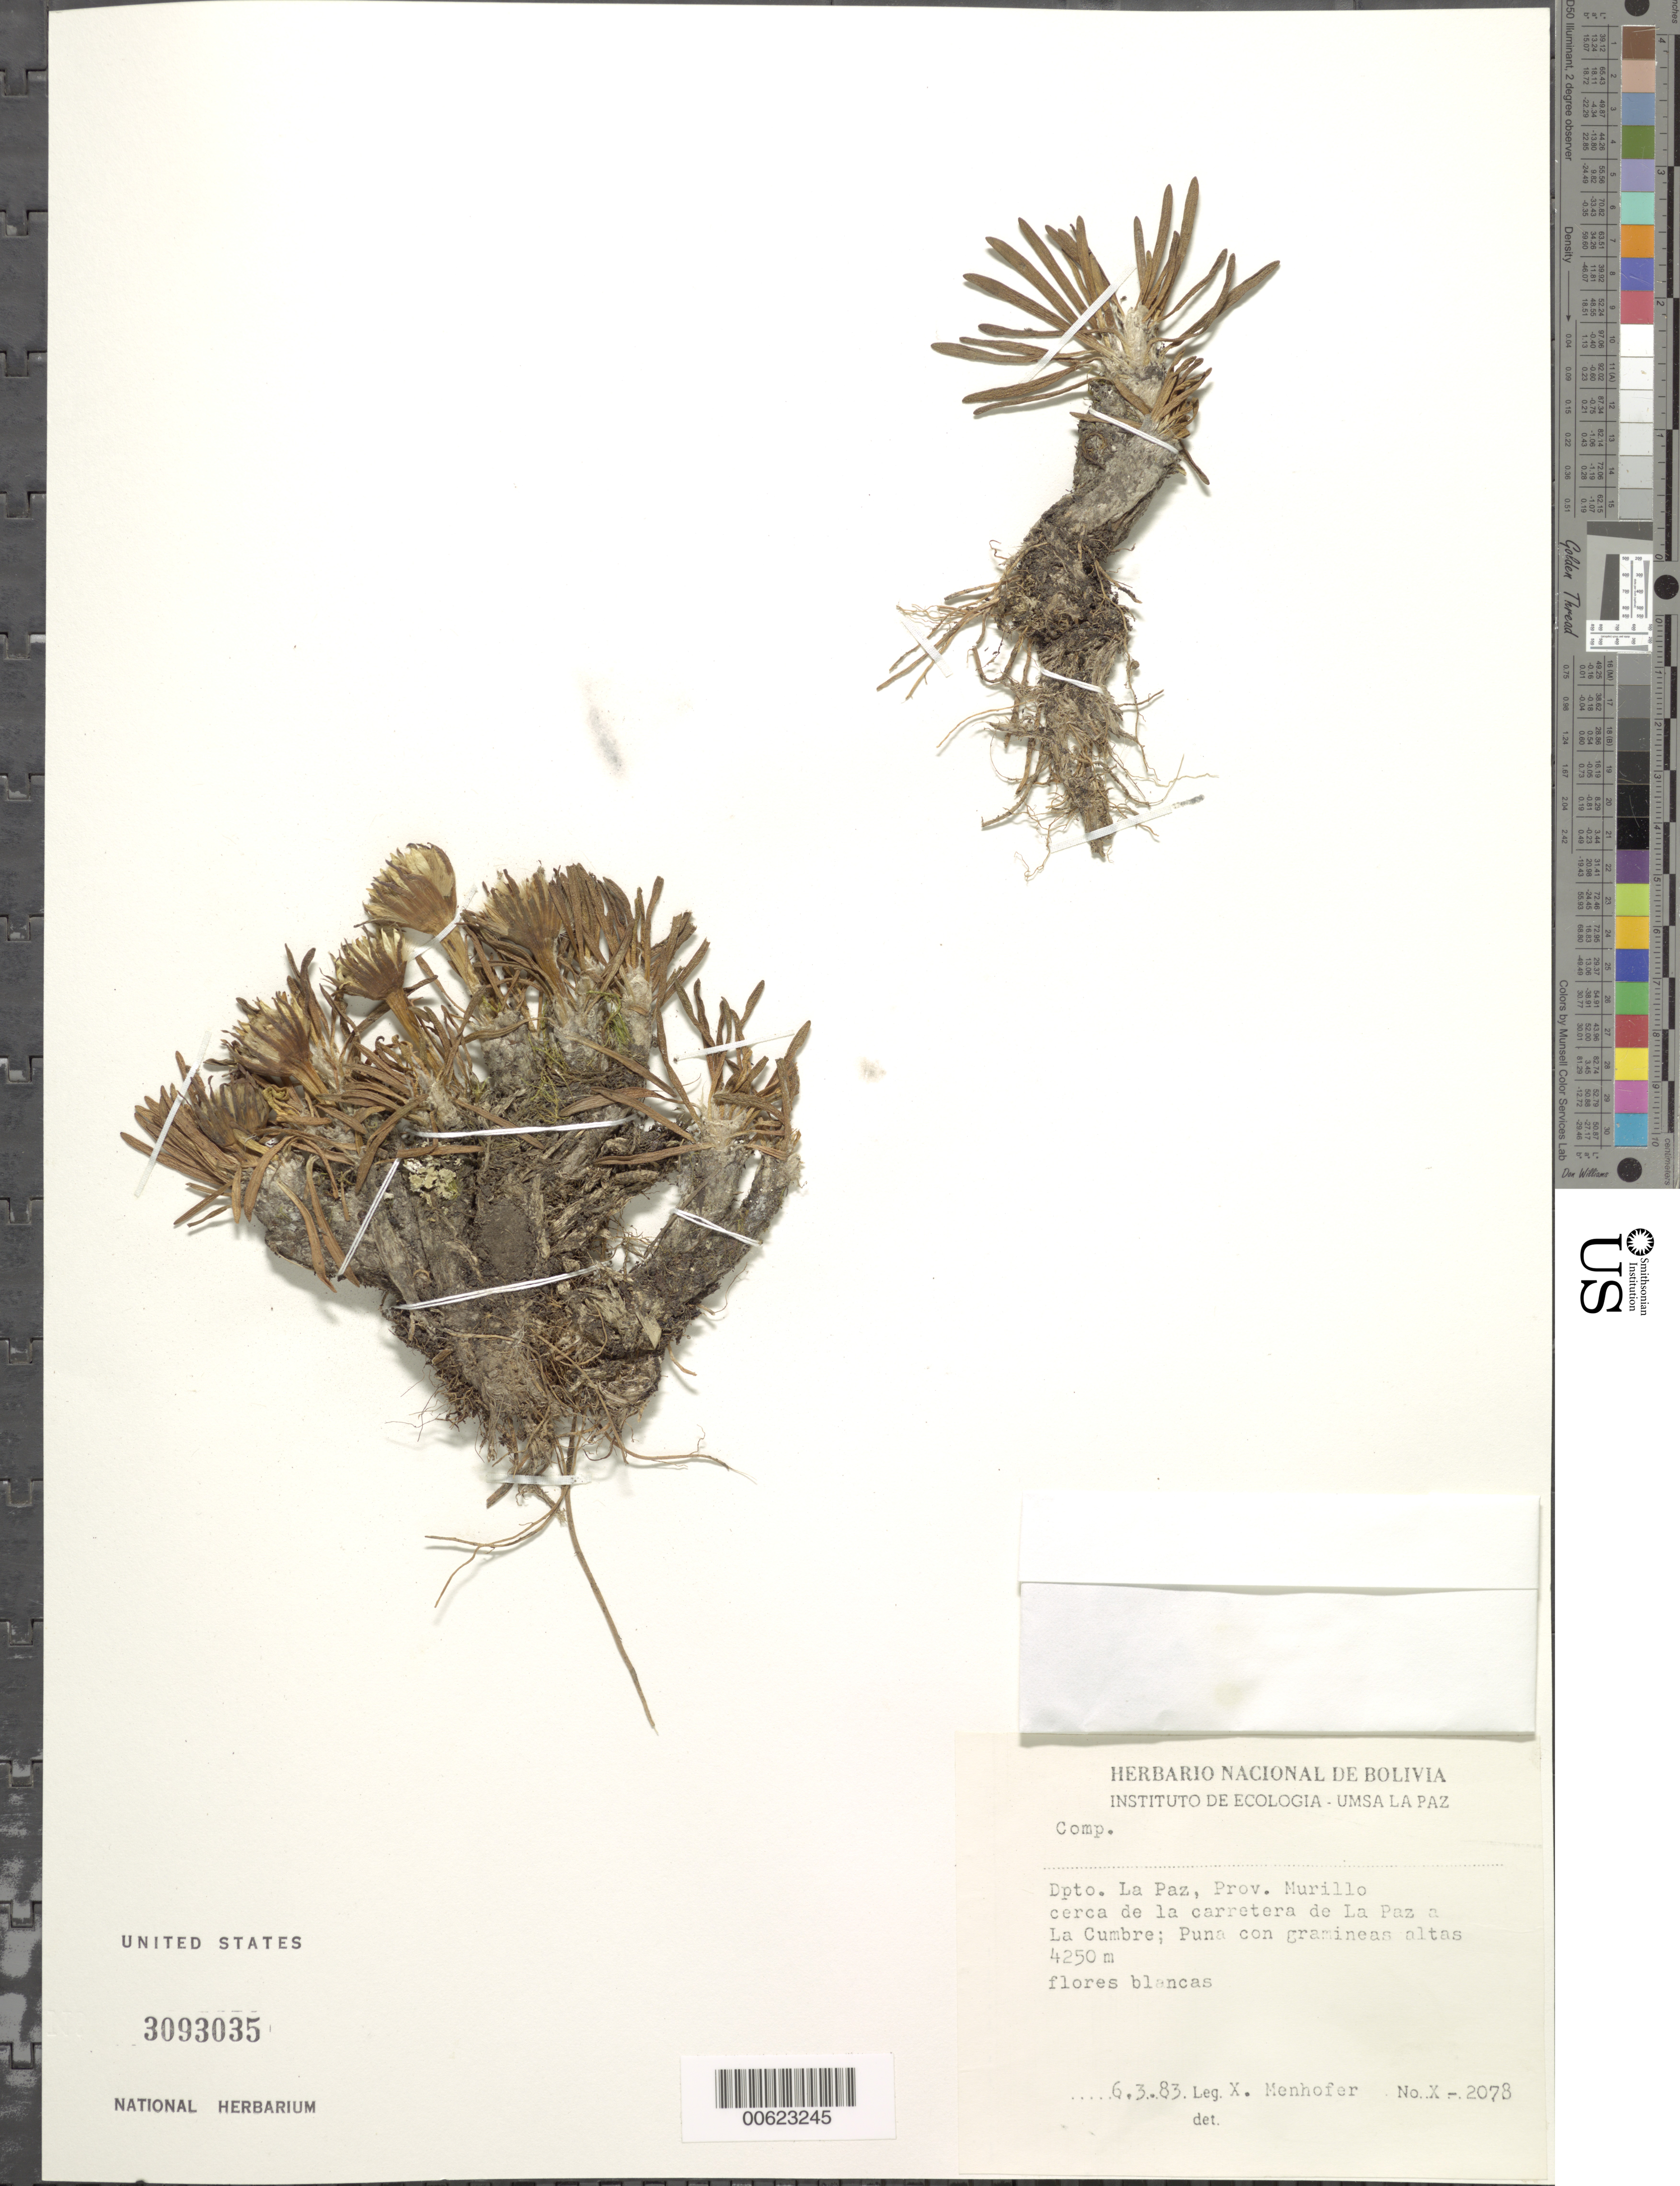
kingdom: Plantae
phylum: Tracheophyta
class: Magnoliopsida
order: Asterales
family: Asteraceae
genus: Werneria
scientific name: Werneria staticifolia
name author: Sch. Bip.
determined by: Calvo, Joel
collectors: X. Menhofer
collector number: X 2078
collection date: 1983-03-06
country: Bolivia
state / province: La Paz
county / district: Murillo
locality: Dpto. La Paz, Prov. Murillo cerca de la carretera de La Paz a La Cumbre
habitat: Puna con graminas altas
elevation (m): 4250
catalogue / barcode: US 3093035